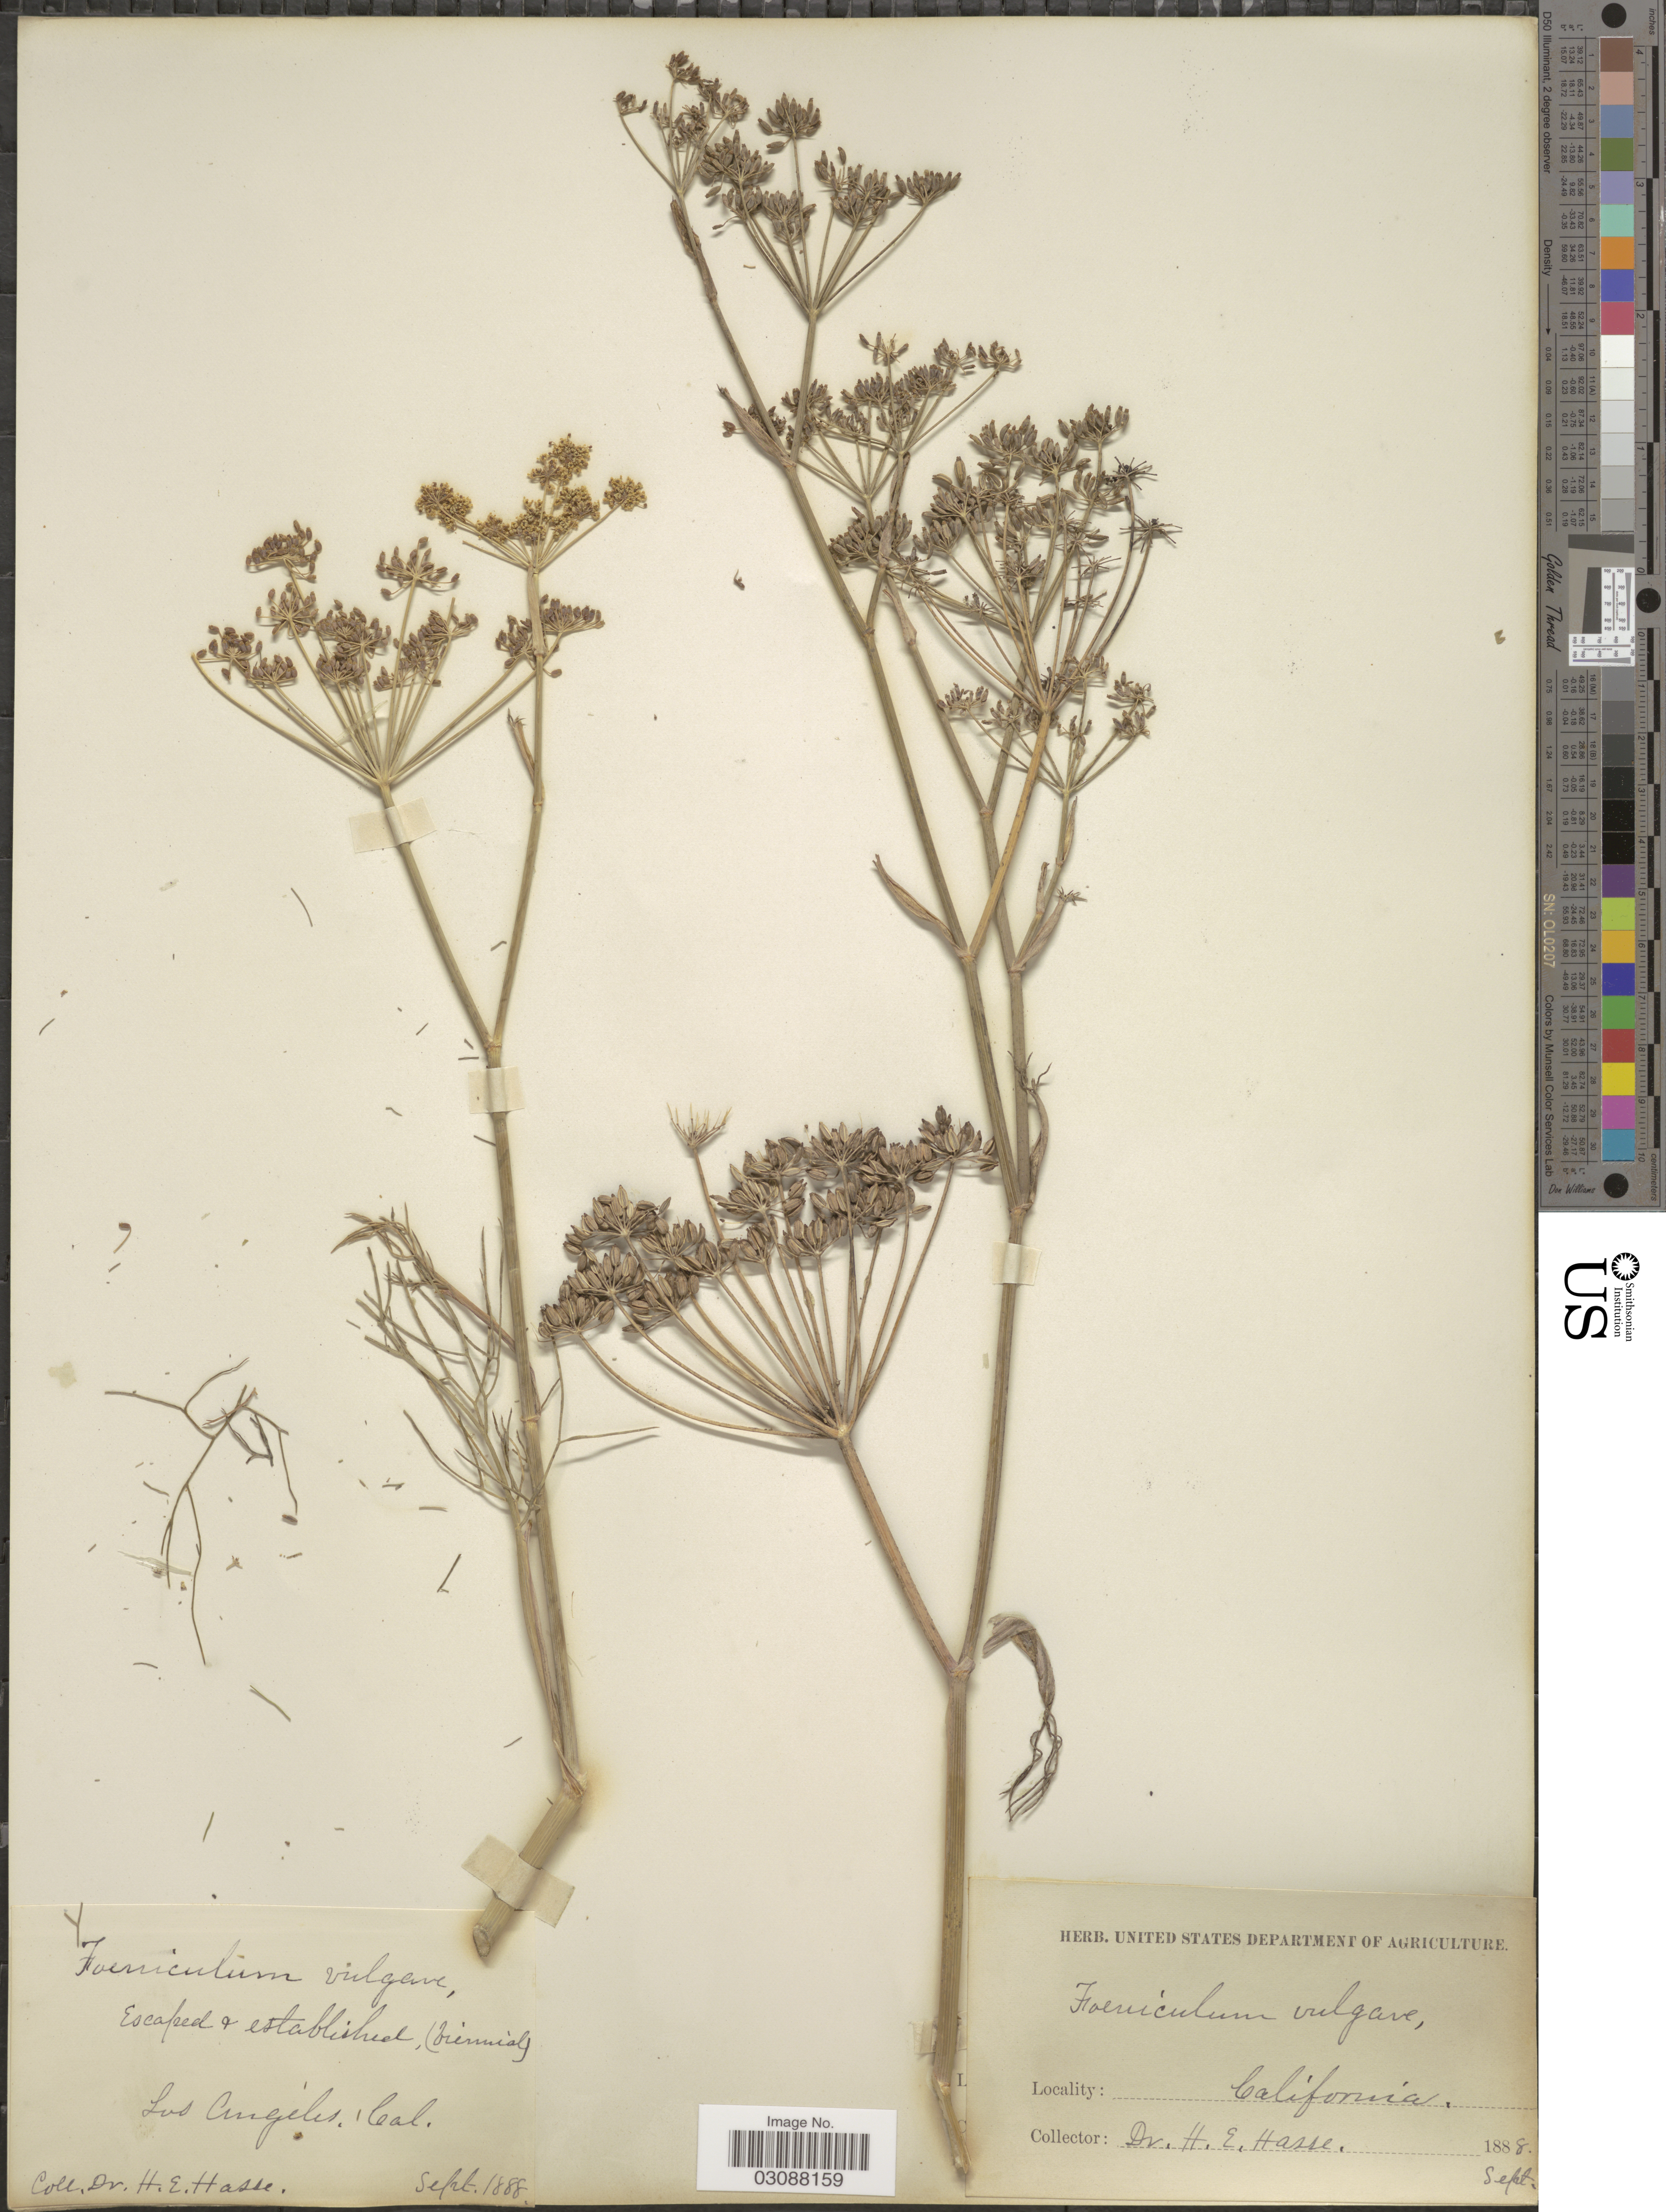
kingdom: Plantae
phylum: Tracheophyta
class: Magnoliopsida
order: Apiales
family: Apiaceae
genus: Foeniculum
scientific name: Foeniculum vulgare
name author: Mill.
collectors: H. E. Hasse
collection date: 1888-09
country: United States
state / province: California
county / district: Los Angeles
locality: Los Angeles.